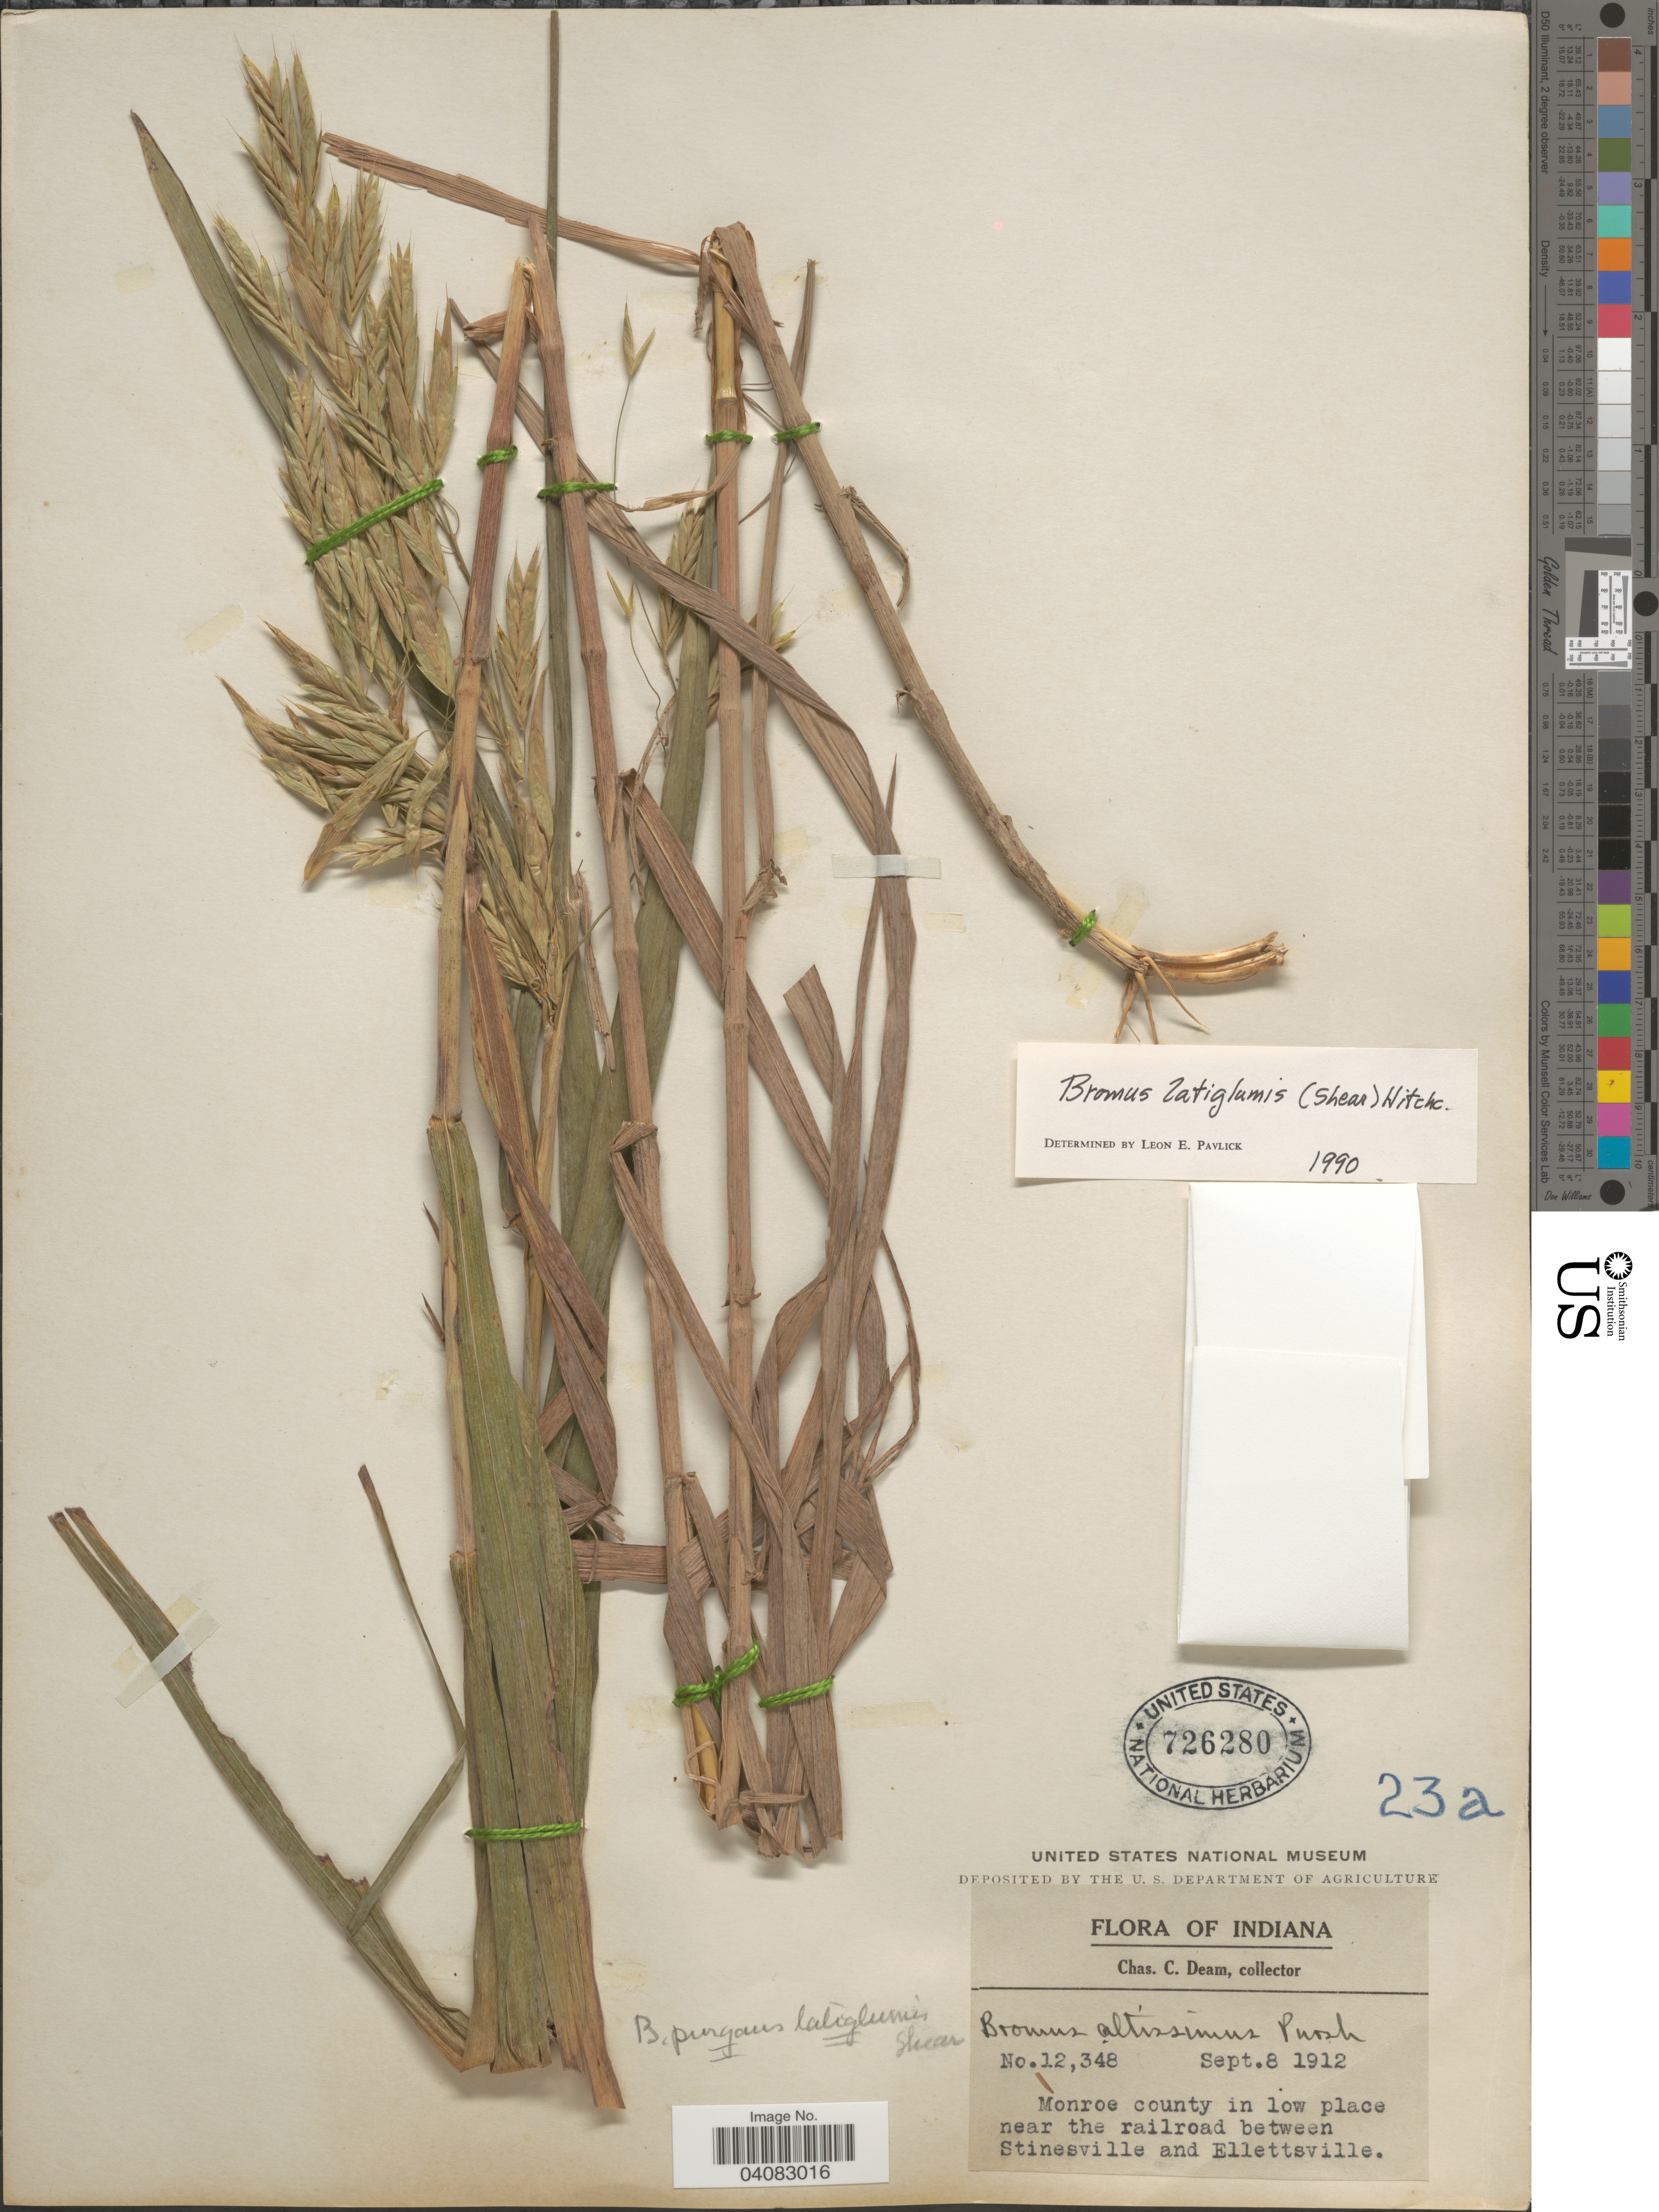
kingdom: Plantae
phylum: Tracheophyta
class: Liliopsida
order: Poales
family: Poaceae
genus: Bromus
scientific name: Bromus latiglumis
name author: (Scribn. ex Shear) Hitchc.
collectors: C. C. Deam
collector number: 12348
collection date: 1912-09-08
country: United States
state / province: Indiana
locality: Monroe county in low place near the railroad between Stinesville and Ellettsville.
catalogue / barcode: US 726280